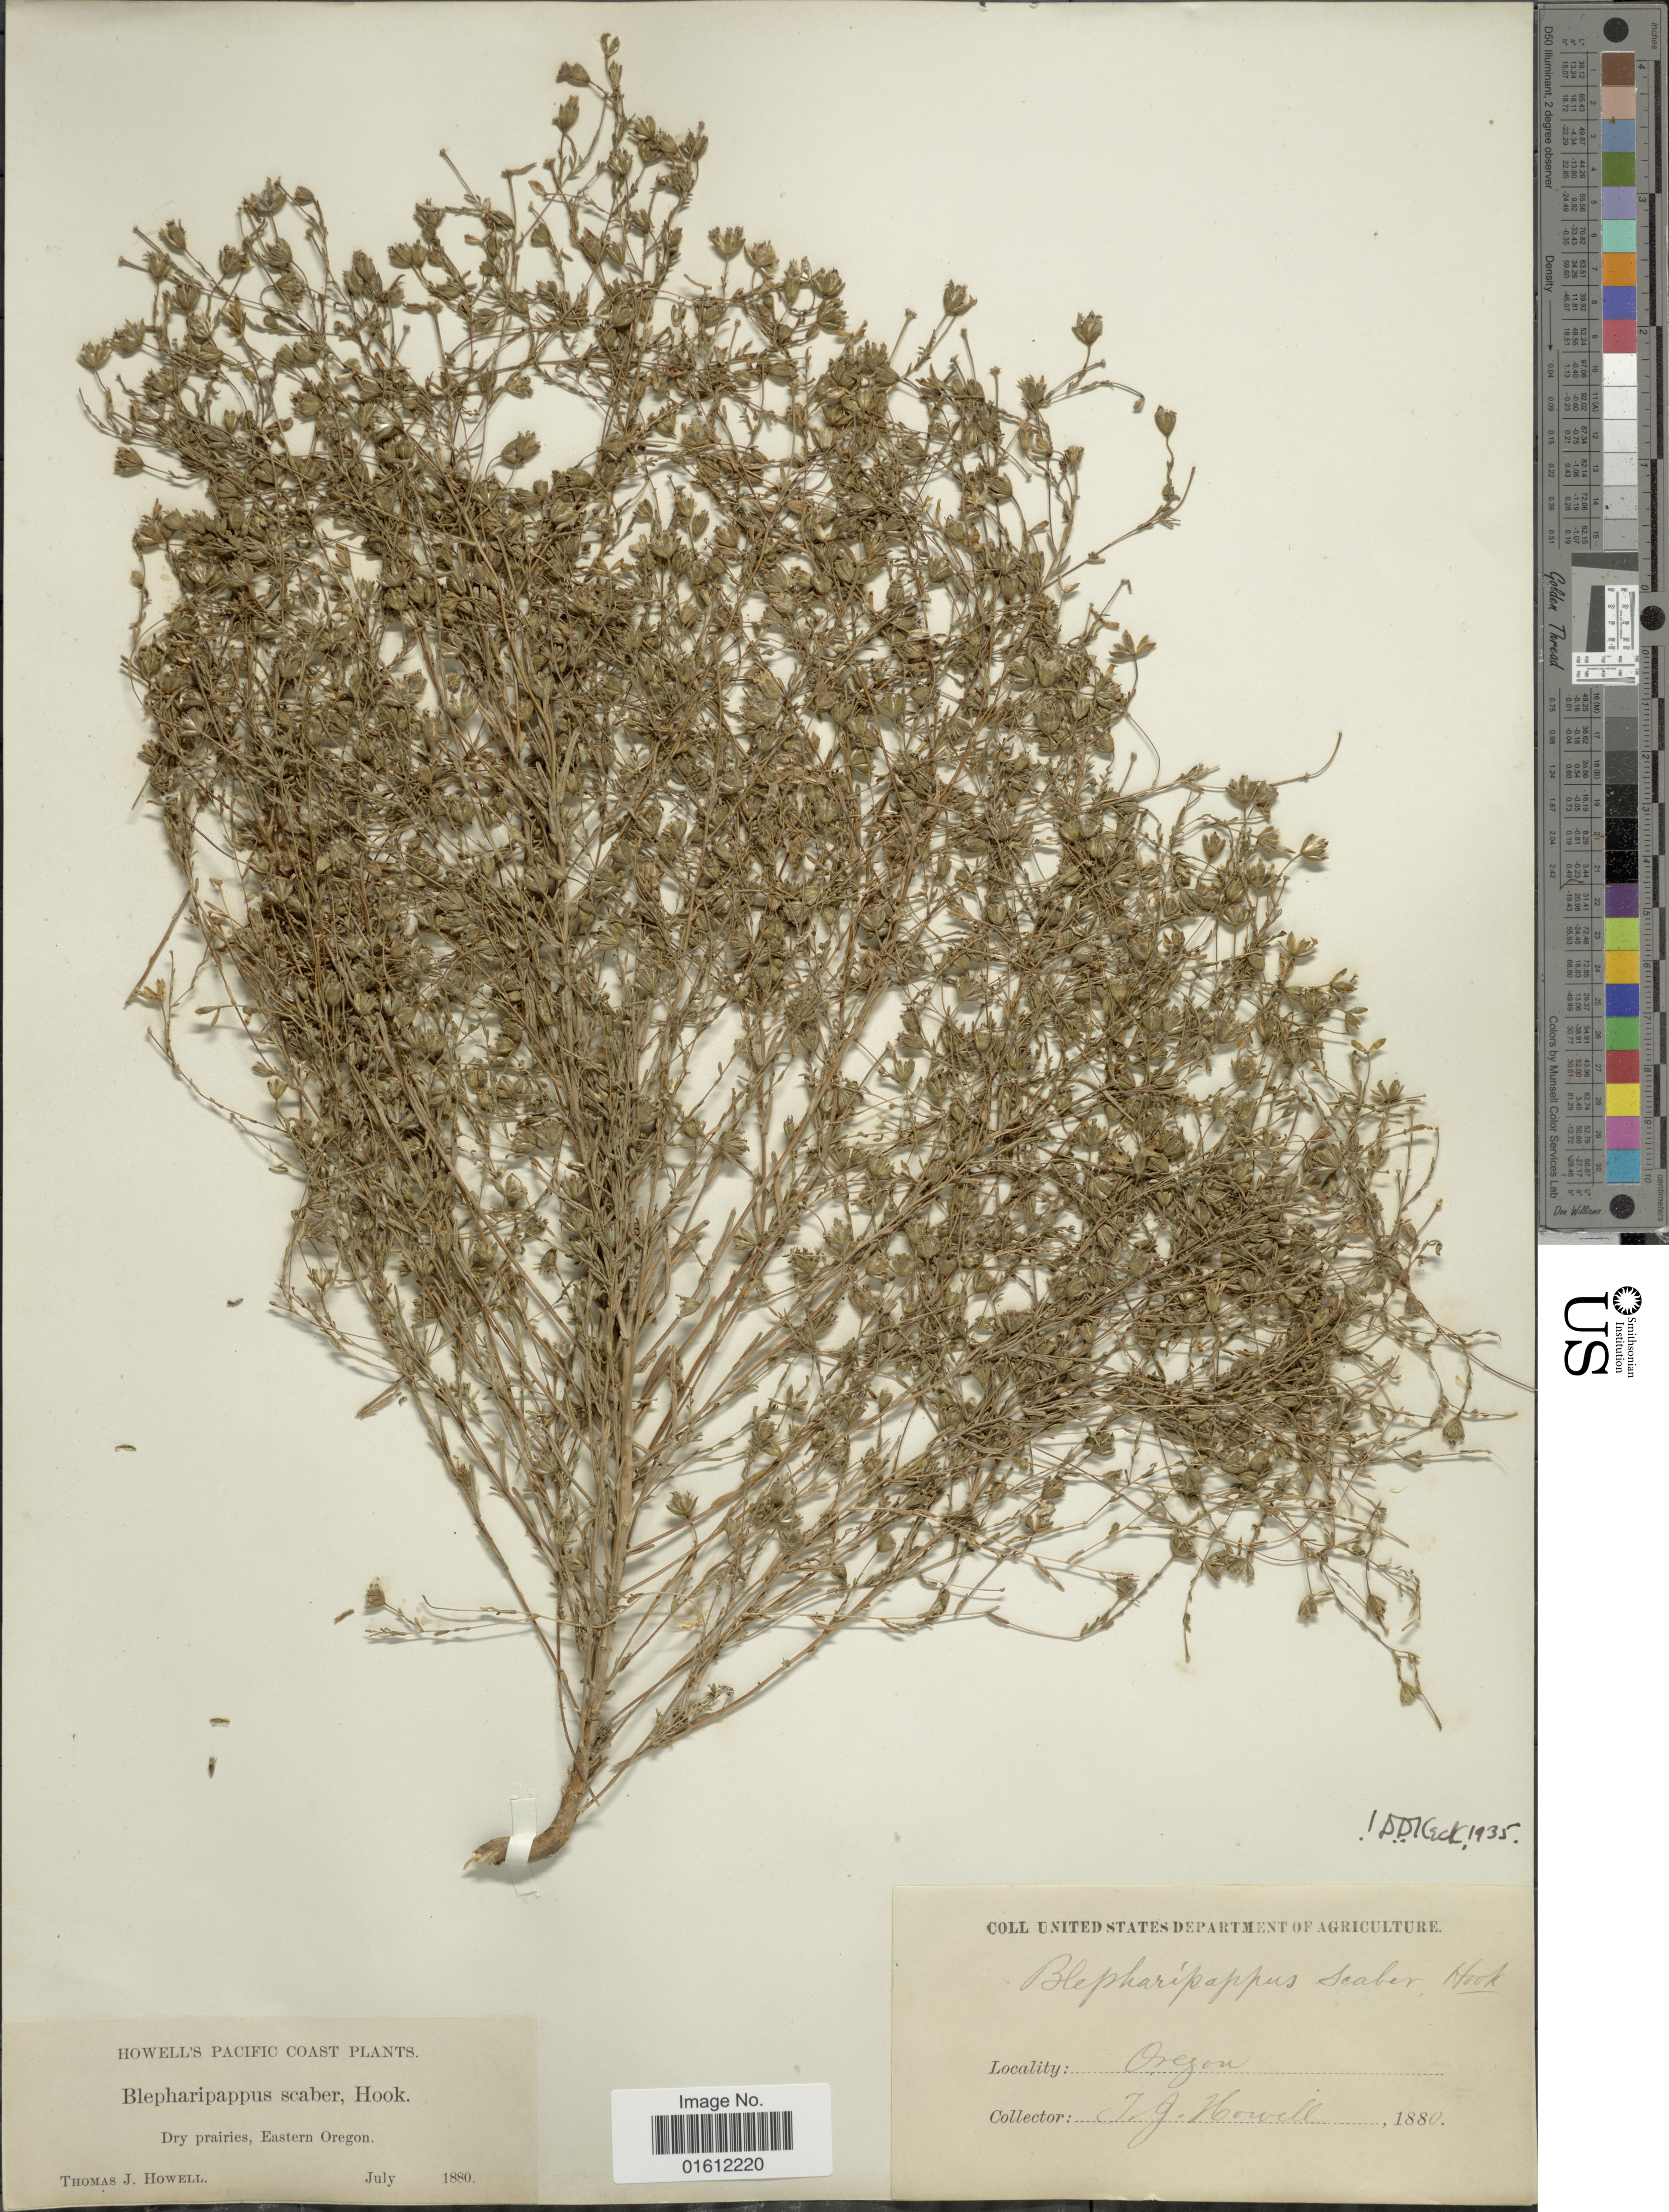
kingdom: Plantae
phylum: Tracheophyta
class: Magnoliopsida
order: Asterales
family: Asteraceae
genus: Blepharipappus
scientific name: Blepharipappus scaber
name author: Hook.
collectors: T. J. Howell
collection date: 1880-07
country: United States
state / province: Oregon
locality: Pacific Coast, Dry prairies, Eastern Oregon